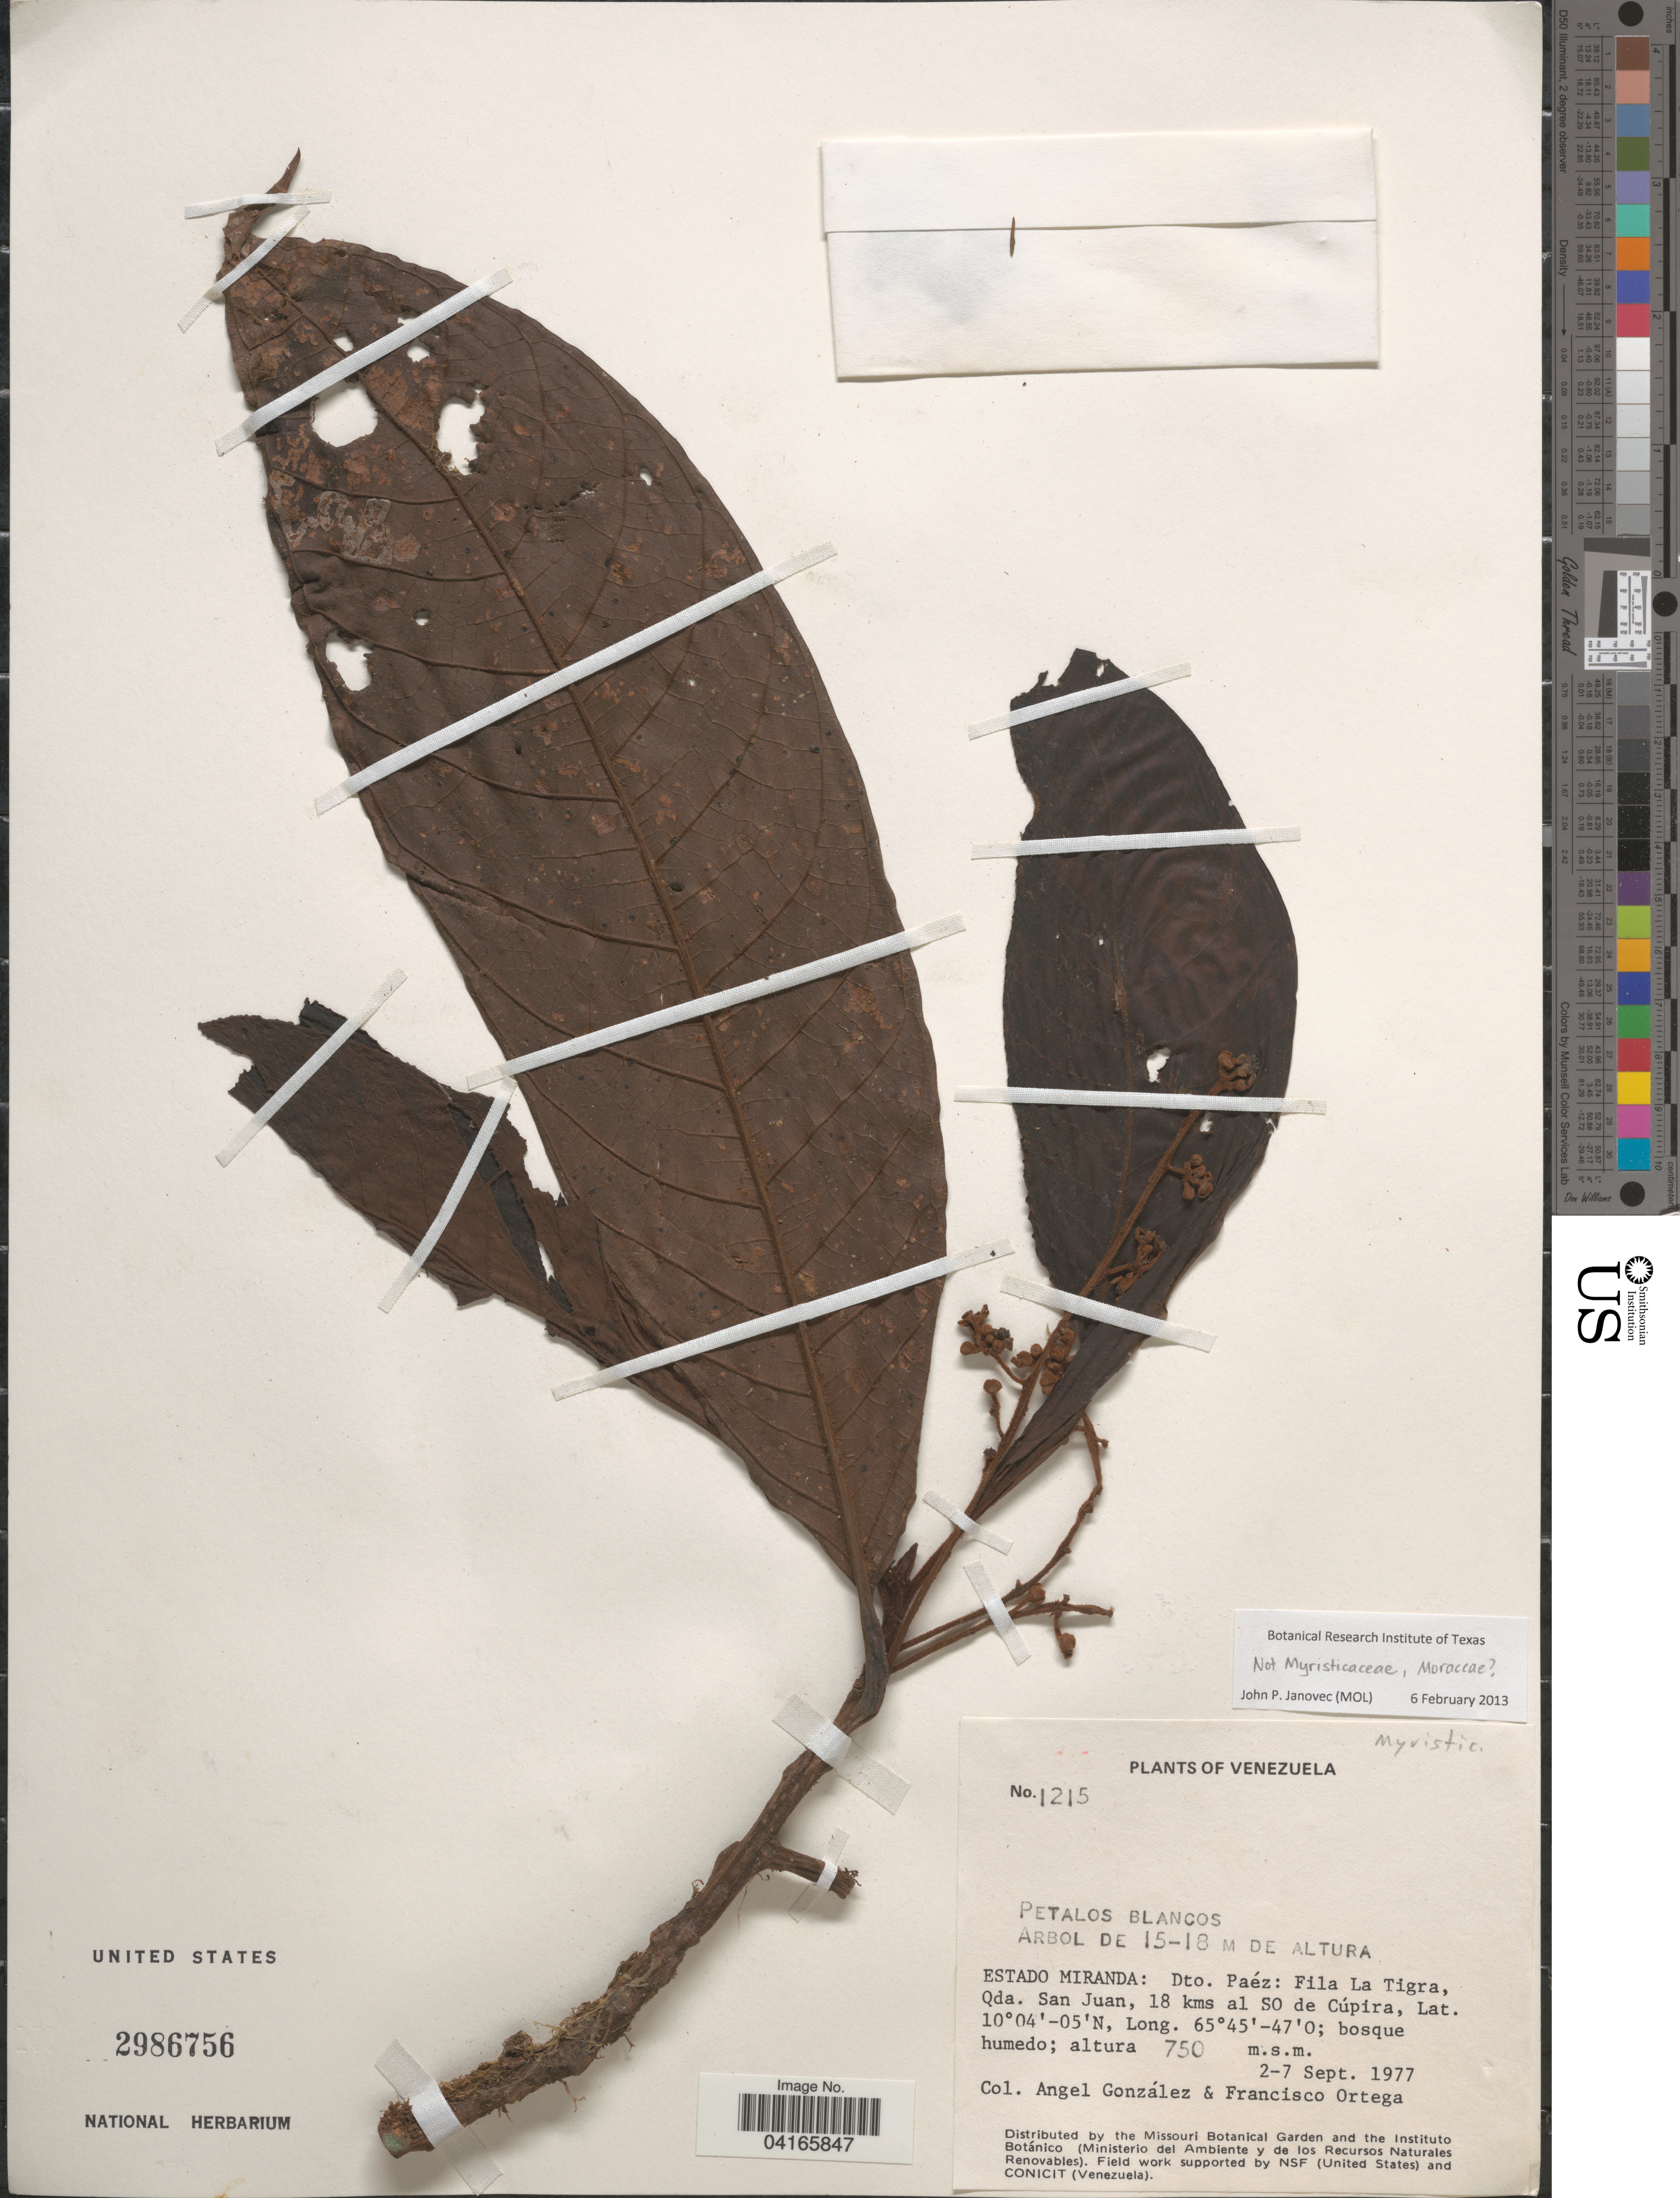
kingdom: Plantae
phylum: Tracheophyta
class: Magnoliopsida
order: Laurales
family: Lauraceae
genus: Pleurothyrium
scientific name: Pleurothyrium costanense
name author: van der Werff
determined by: van der Werff, H. H.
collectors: A. C. González & F. J. Ortega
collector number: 1215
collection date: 1977-09-02/1977-09-07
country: Venezuela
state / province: Miranda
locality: Dto. Paéz: Fila La Tigra, Qda. San Juan, 18 kms al So de Cúpira.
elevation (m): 750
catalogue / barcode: US 2986756